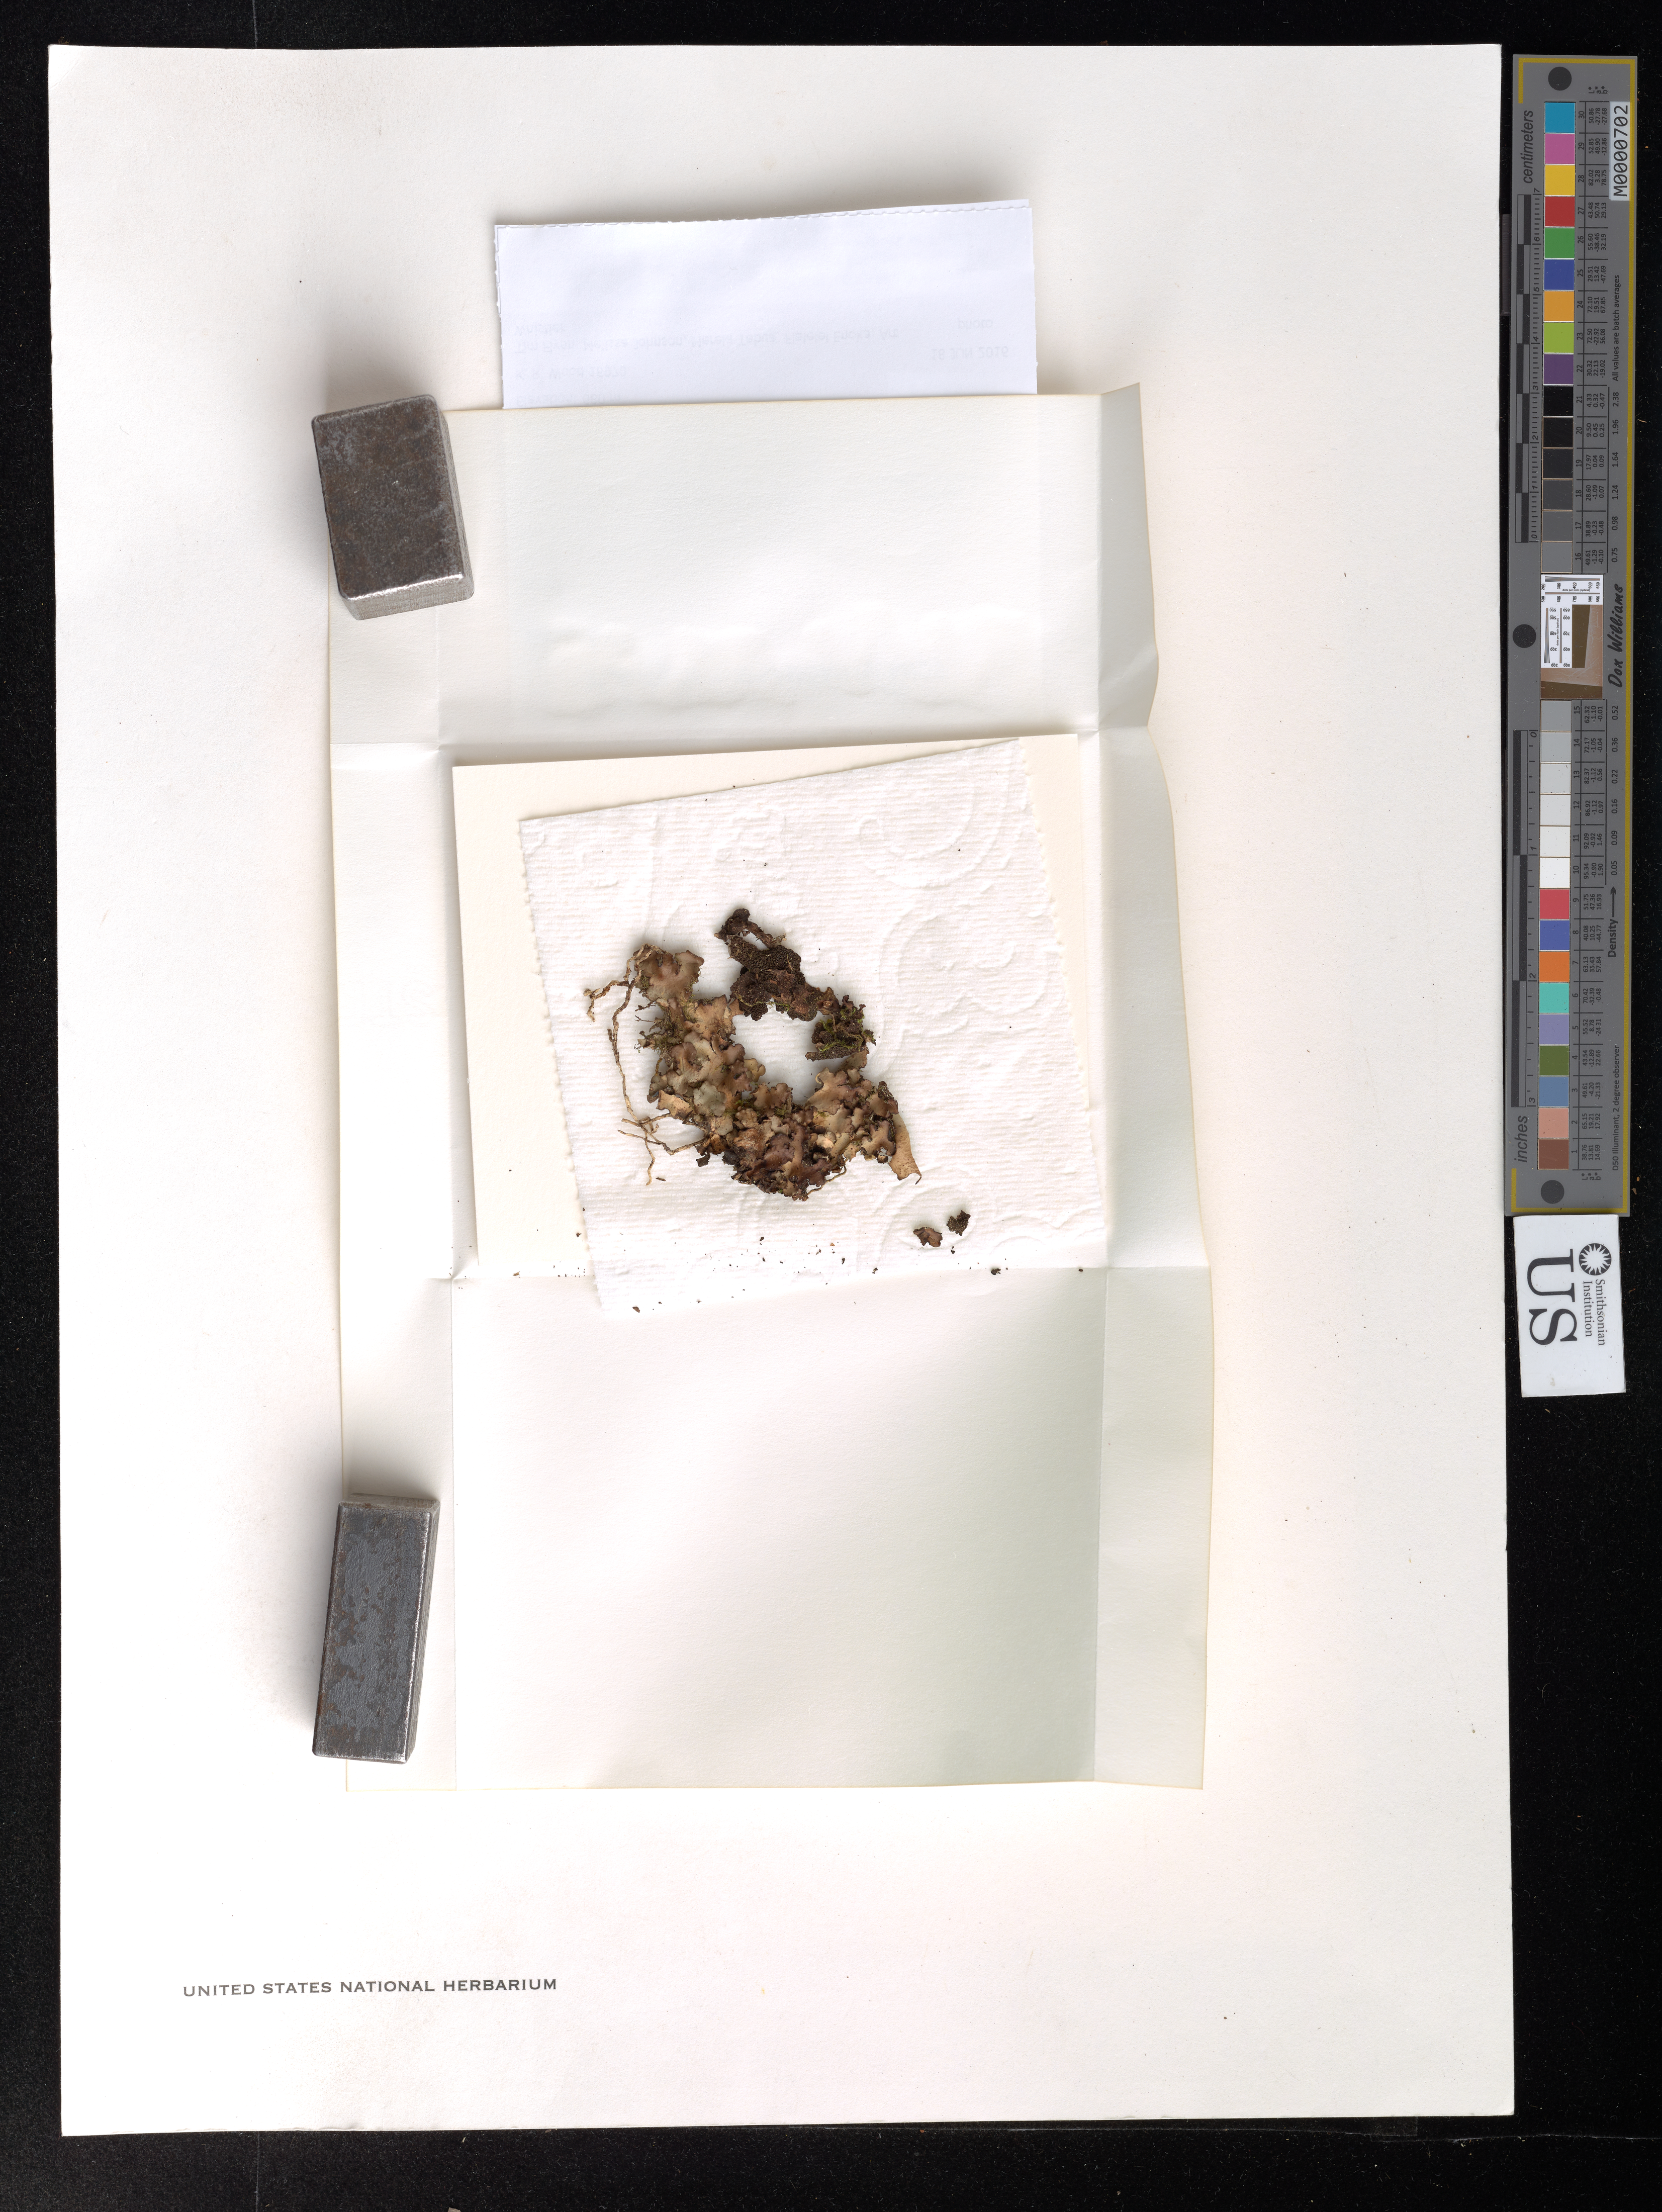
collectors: K. R. Wood, T. W. Flynn, M. Johnson, M. Tabua, F. Enoka & A. Whistler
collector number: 16970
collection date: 2016-06-18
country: Samoa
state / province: Gagaifomauga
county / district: Savaii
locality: Matavanu Crater.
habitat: Lowland wet forest and rich pteridophyte and bryophyte association.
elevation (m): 680